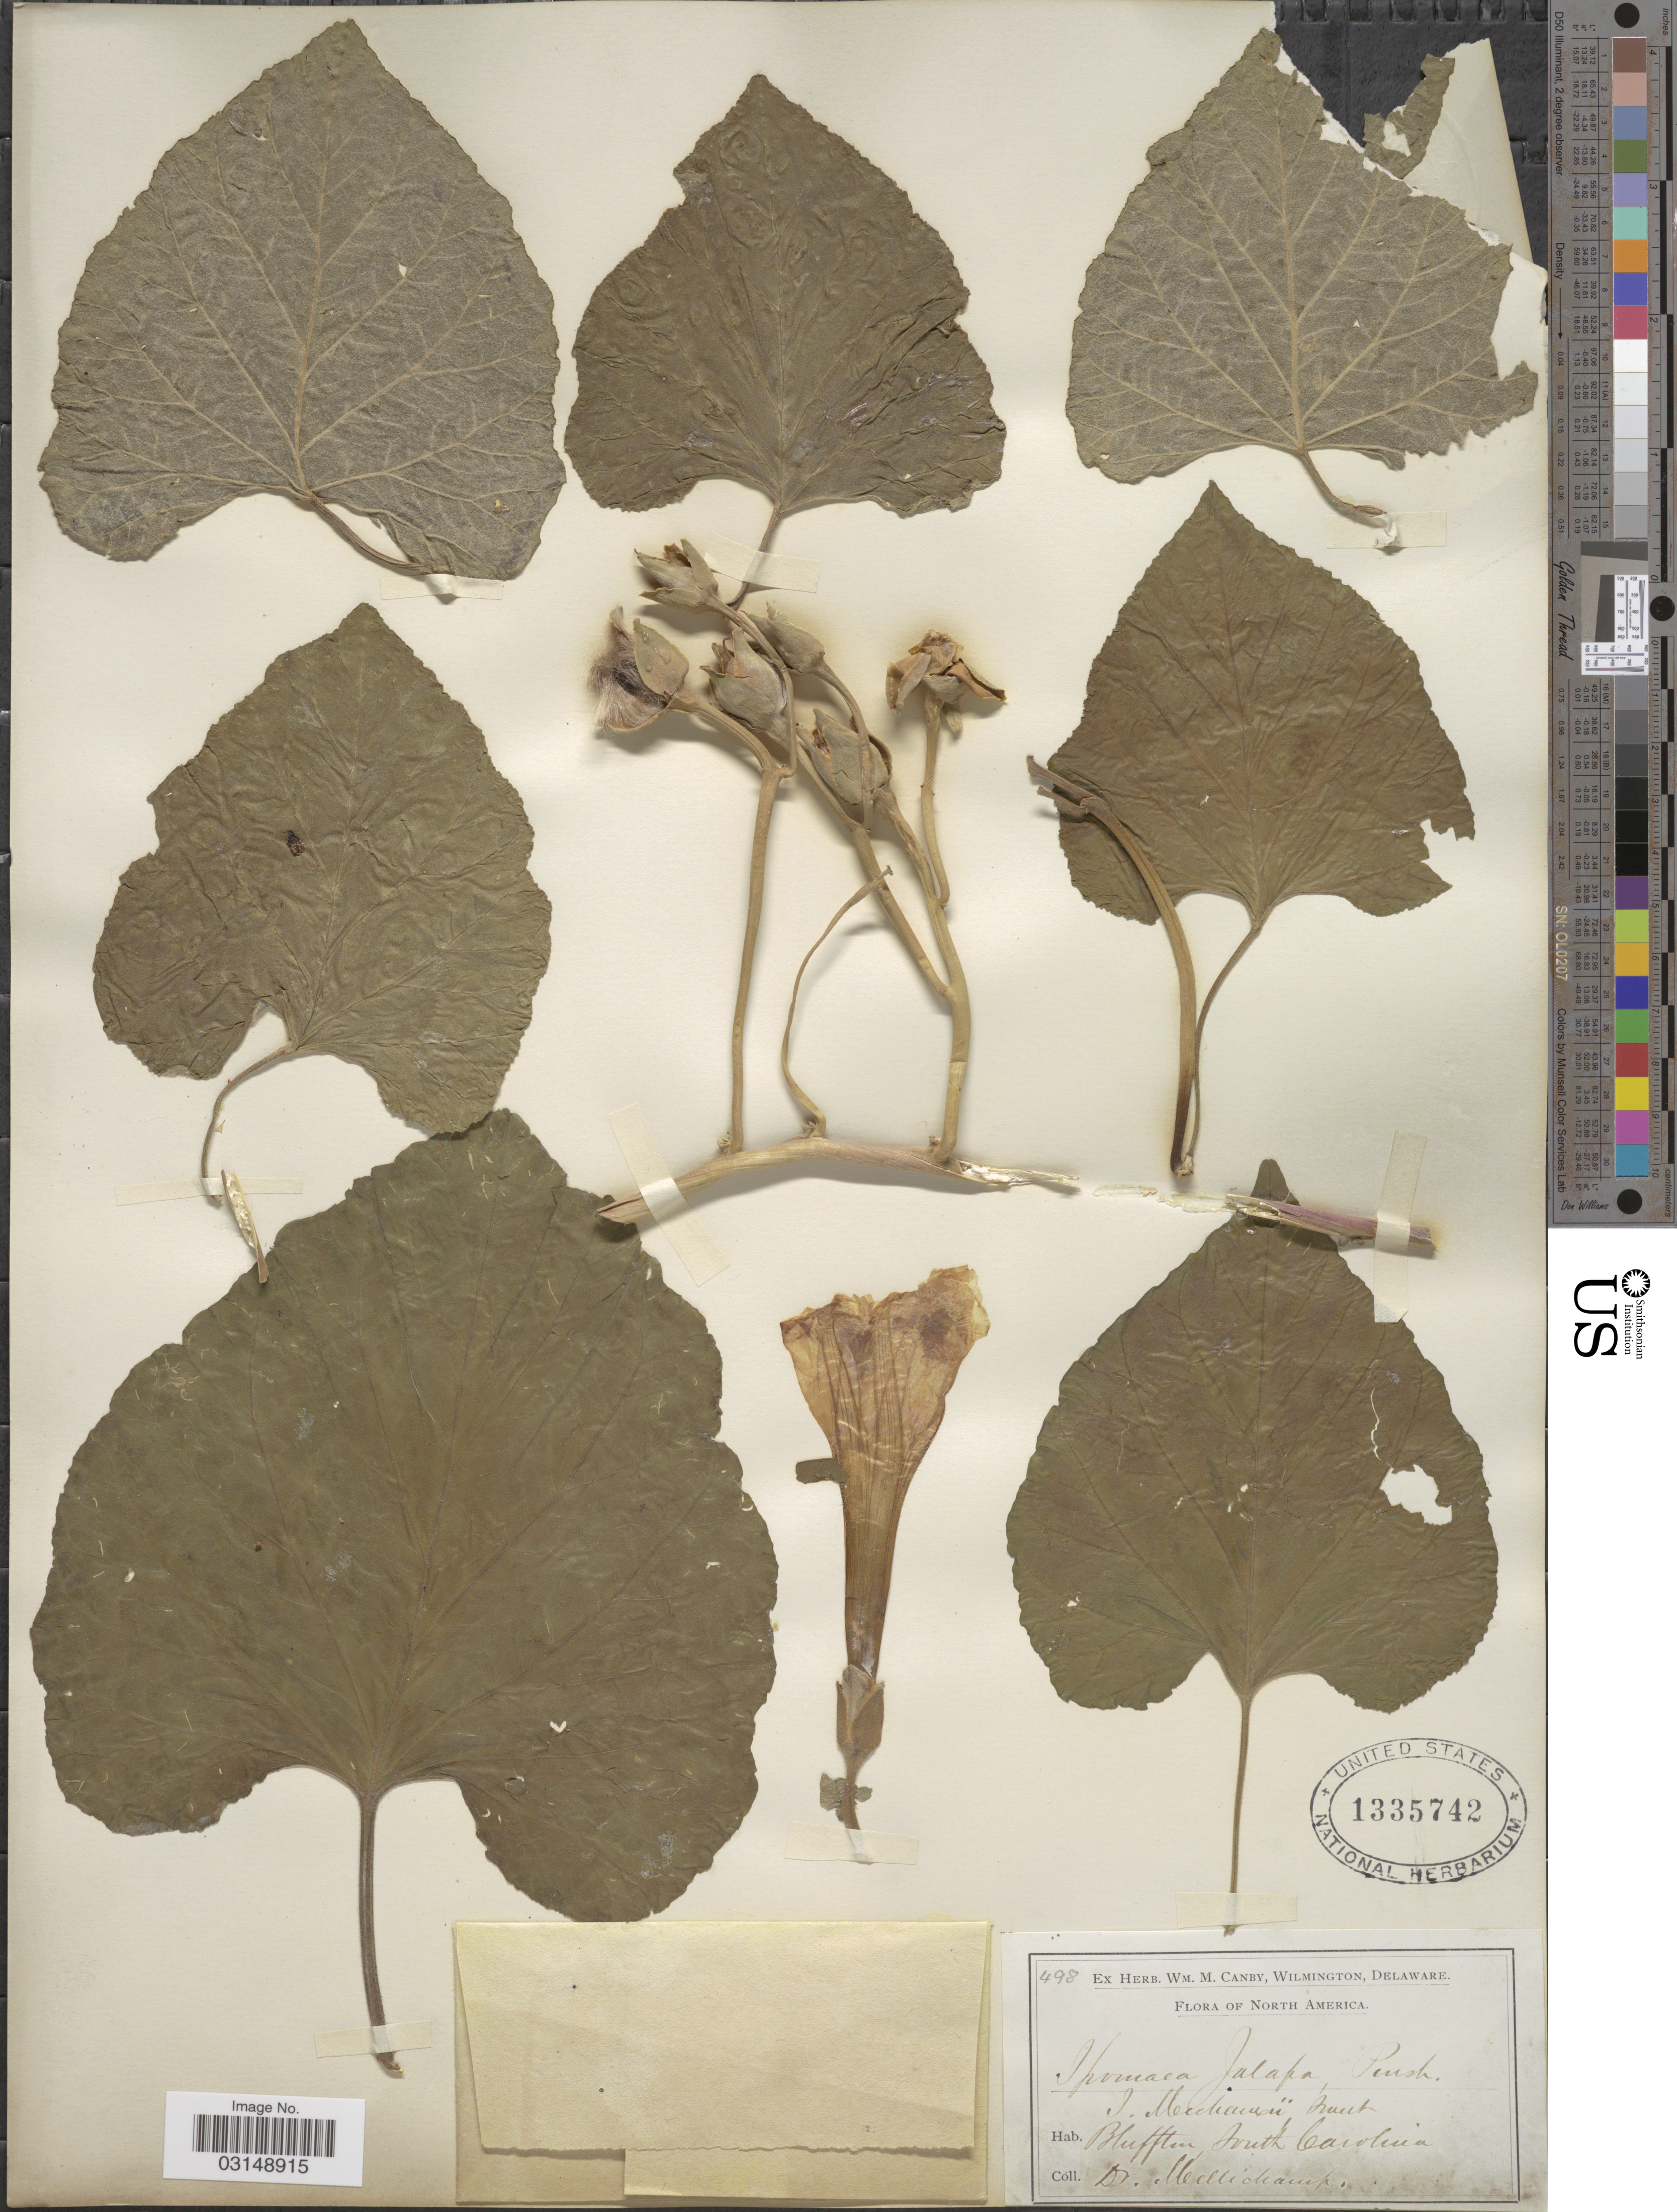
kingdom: Plantae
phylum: Tracheophyta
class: Magnoliopsida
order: Solanales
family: Convolvulaceae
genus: Ipomoea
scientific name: Ipomoea macrorhiza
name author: Michx.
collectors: -. Mellichamp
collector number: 498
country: United States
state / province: South Carolina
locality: Bluffton.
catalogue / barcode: US 1335742